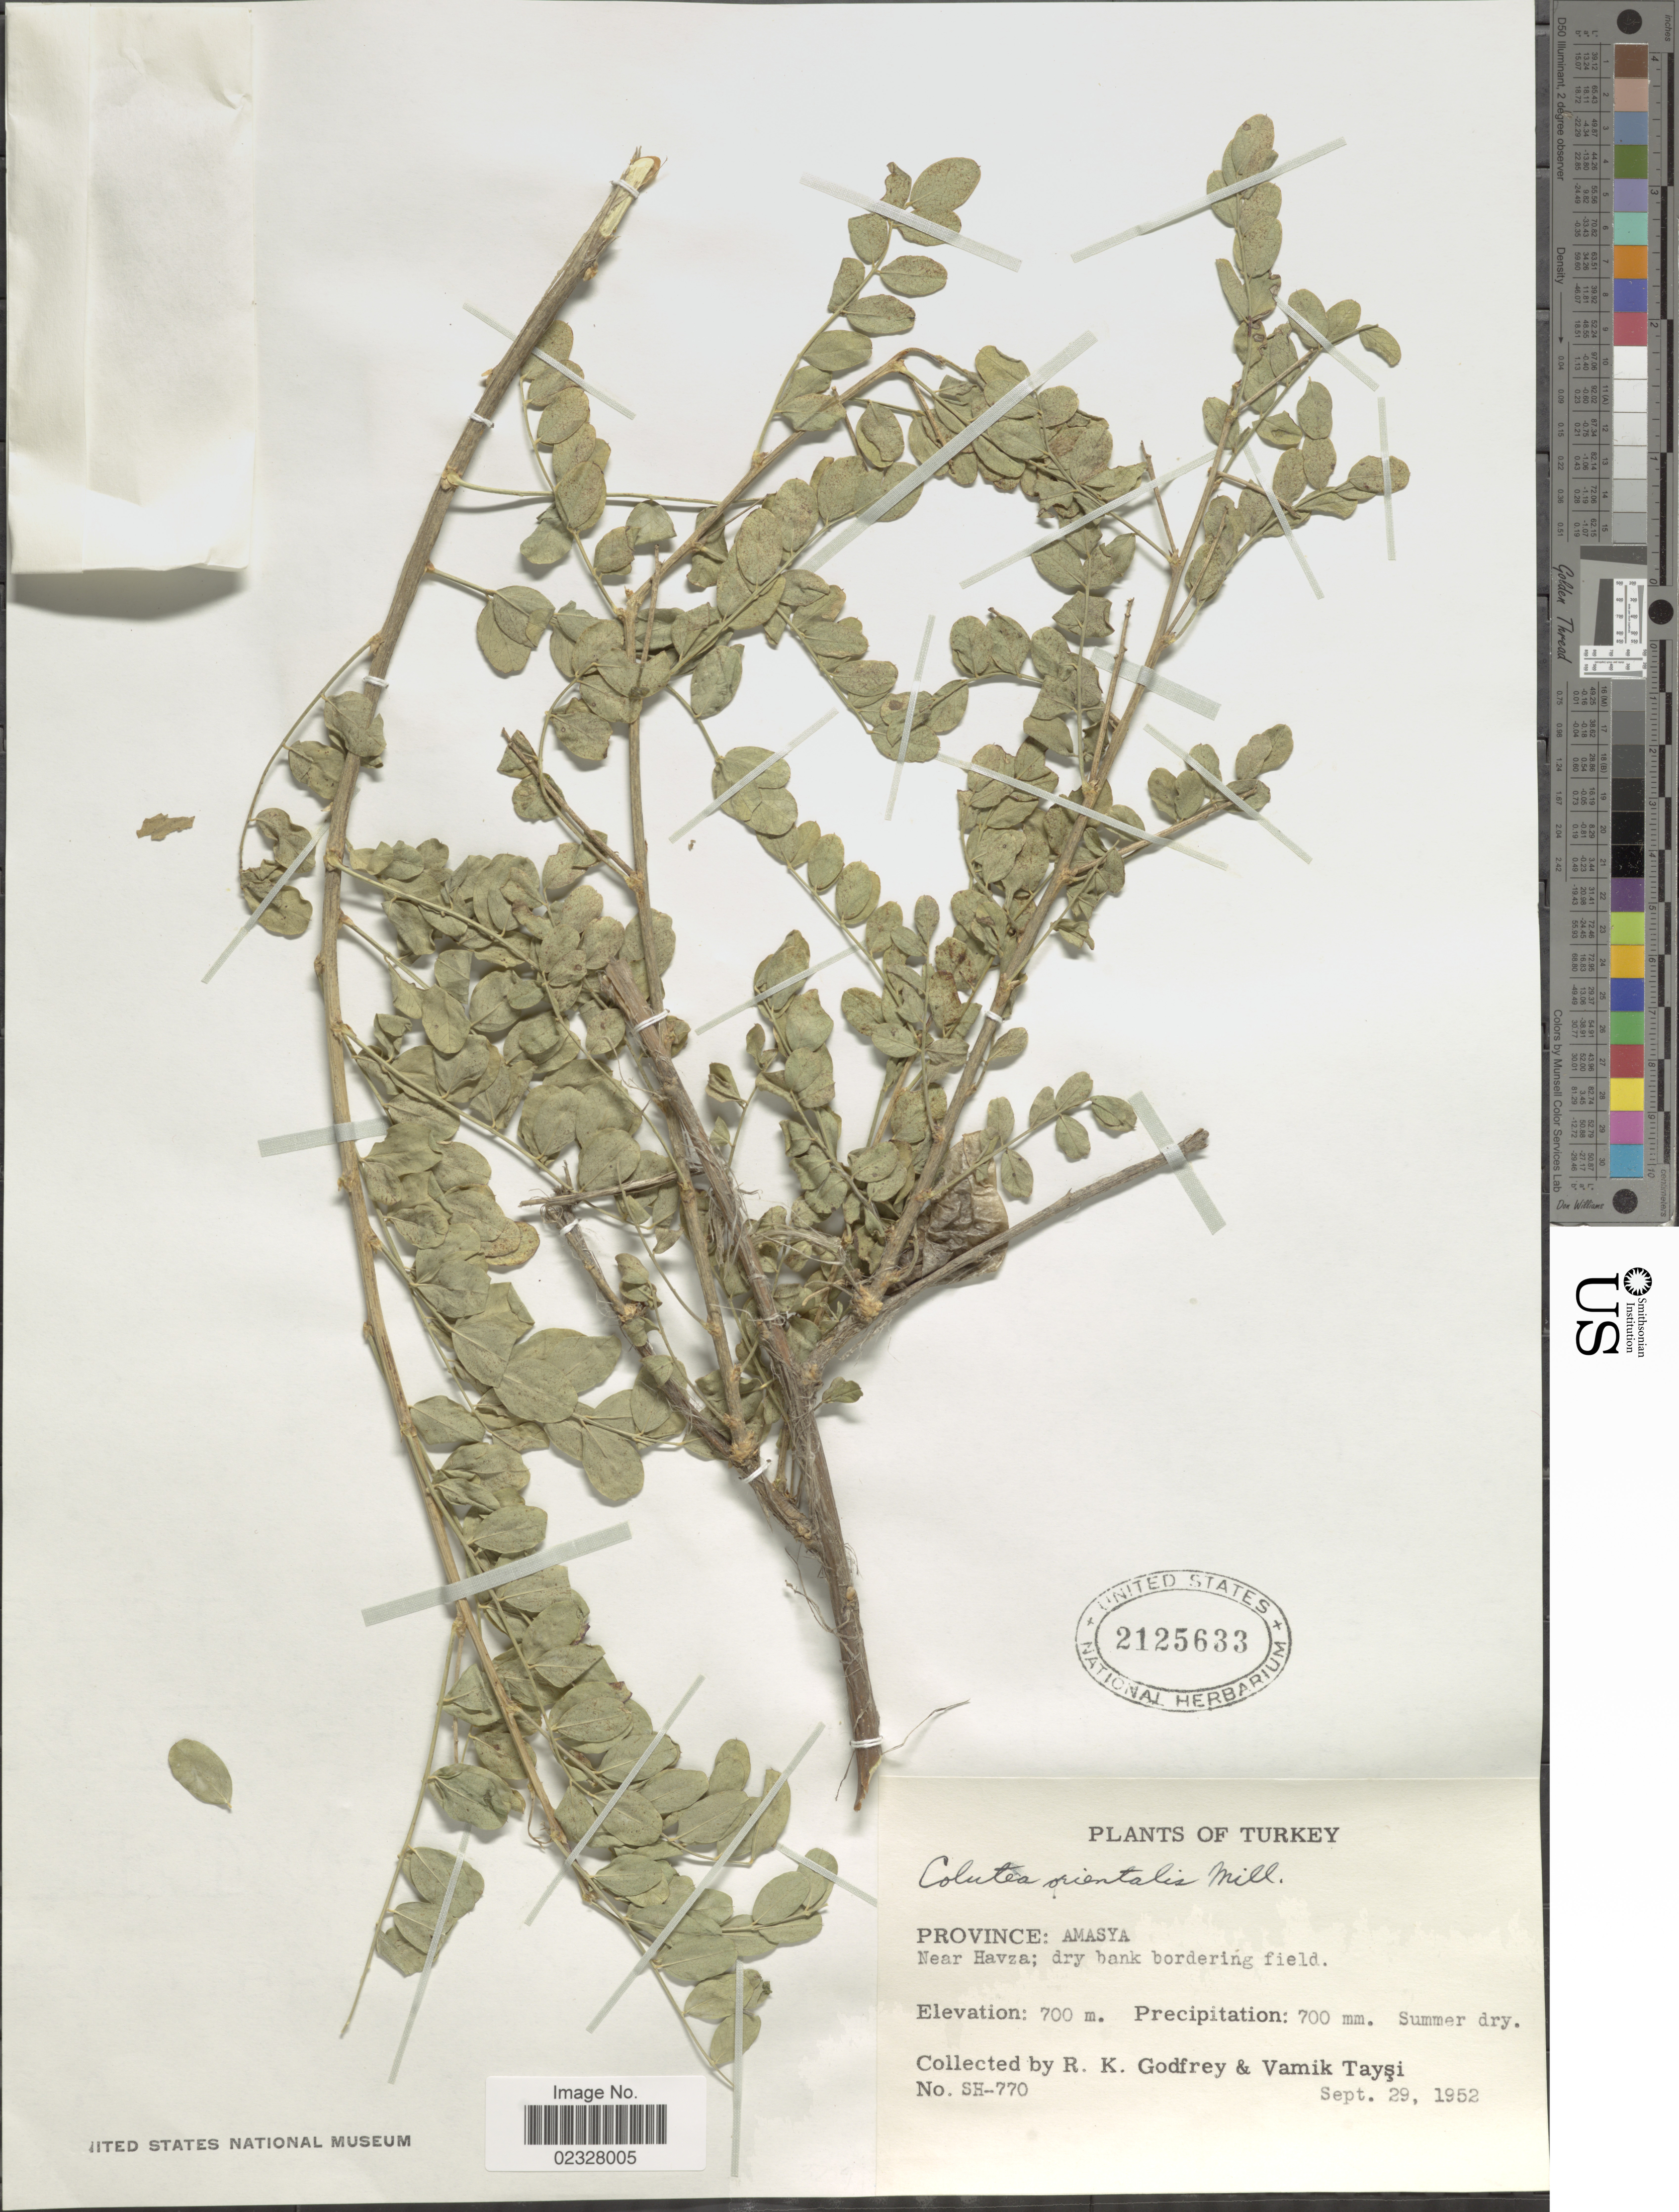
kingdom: Plantae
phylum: Tracheophyta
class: Magnoliopsida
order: Fabales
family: Fabaceae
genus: Colutea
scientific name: Colutea orientalis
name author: Mill.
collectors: R. K. Godfrey & V. Taysi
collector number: SH770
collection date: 1952-09-29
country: Turkey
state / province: Amasya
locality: Near Havza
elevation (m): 700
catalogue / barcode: US 2125633